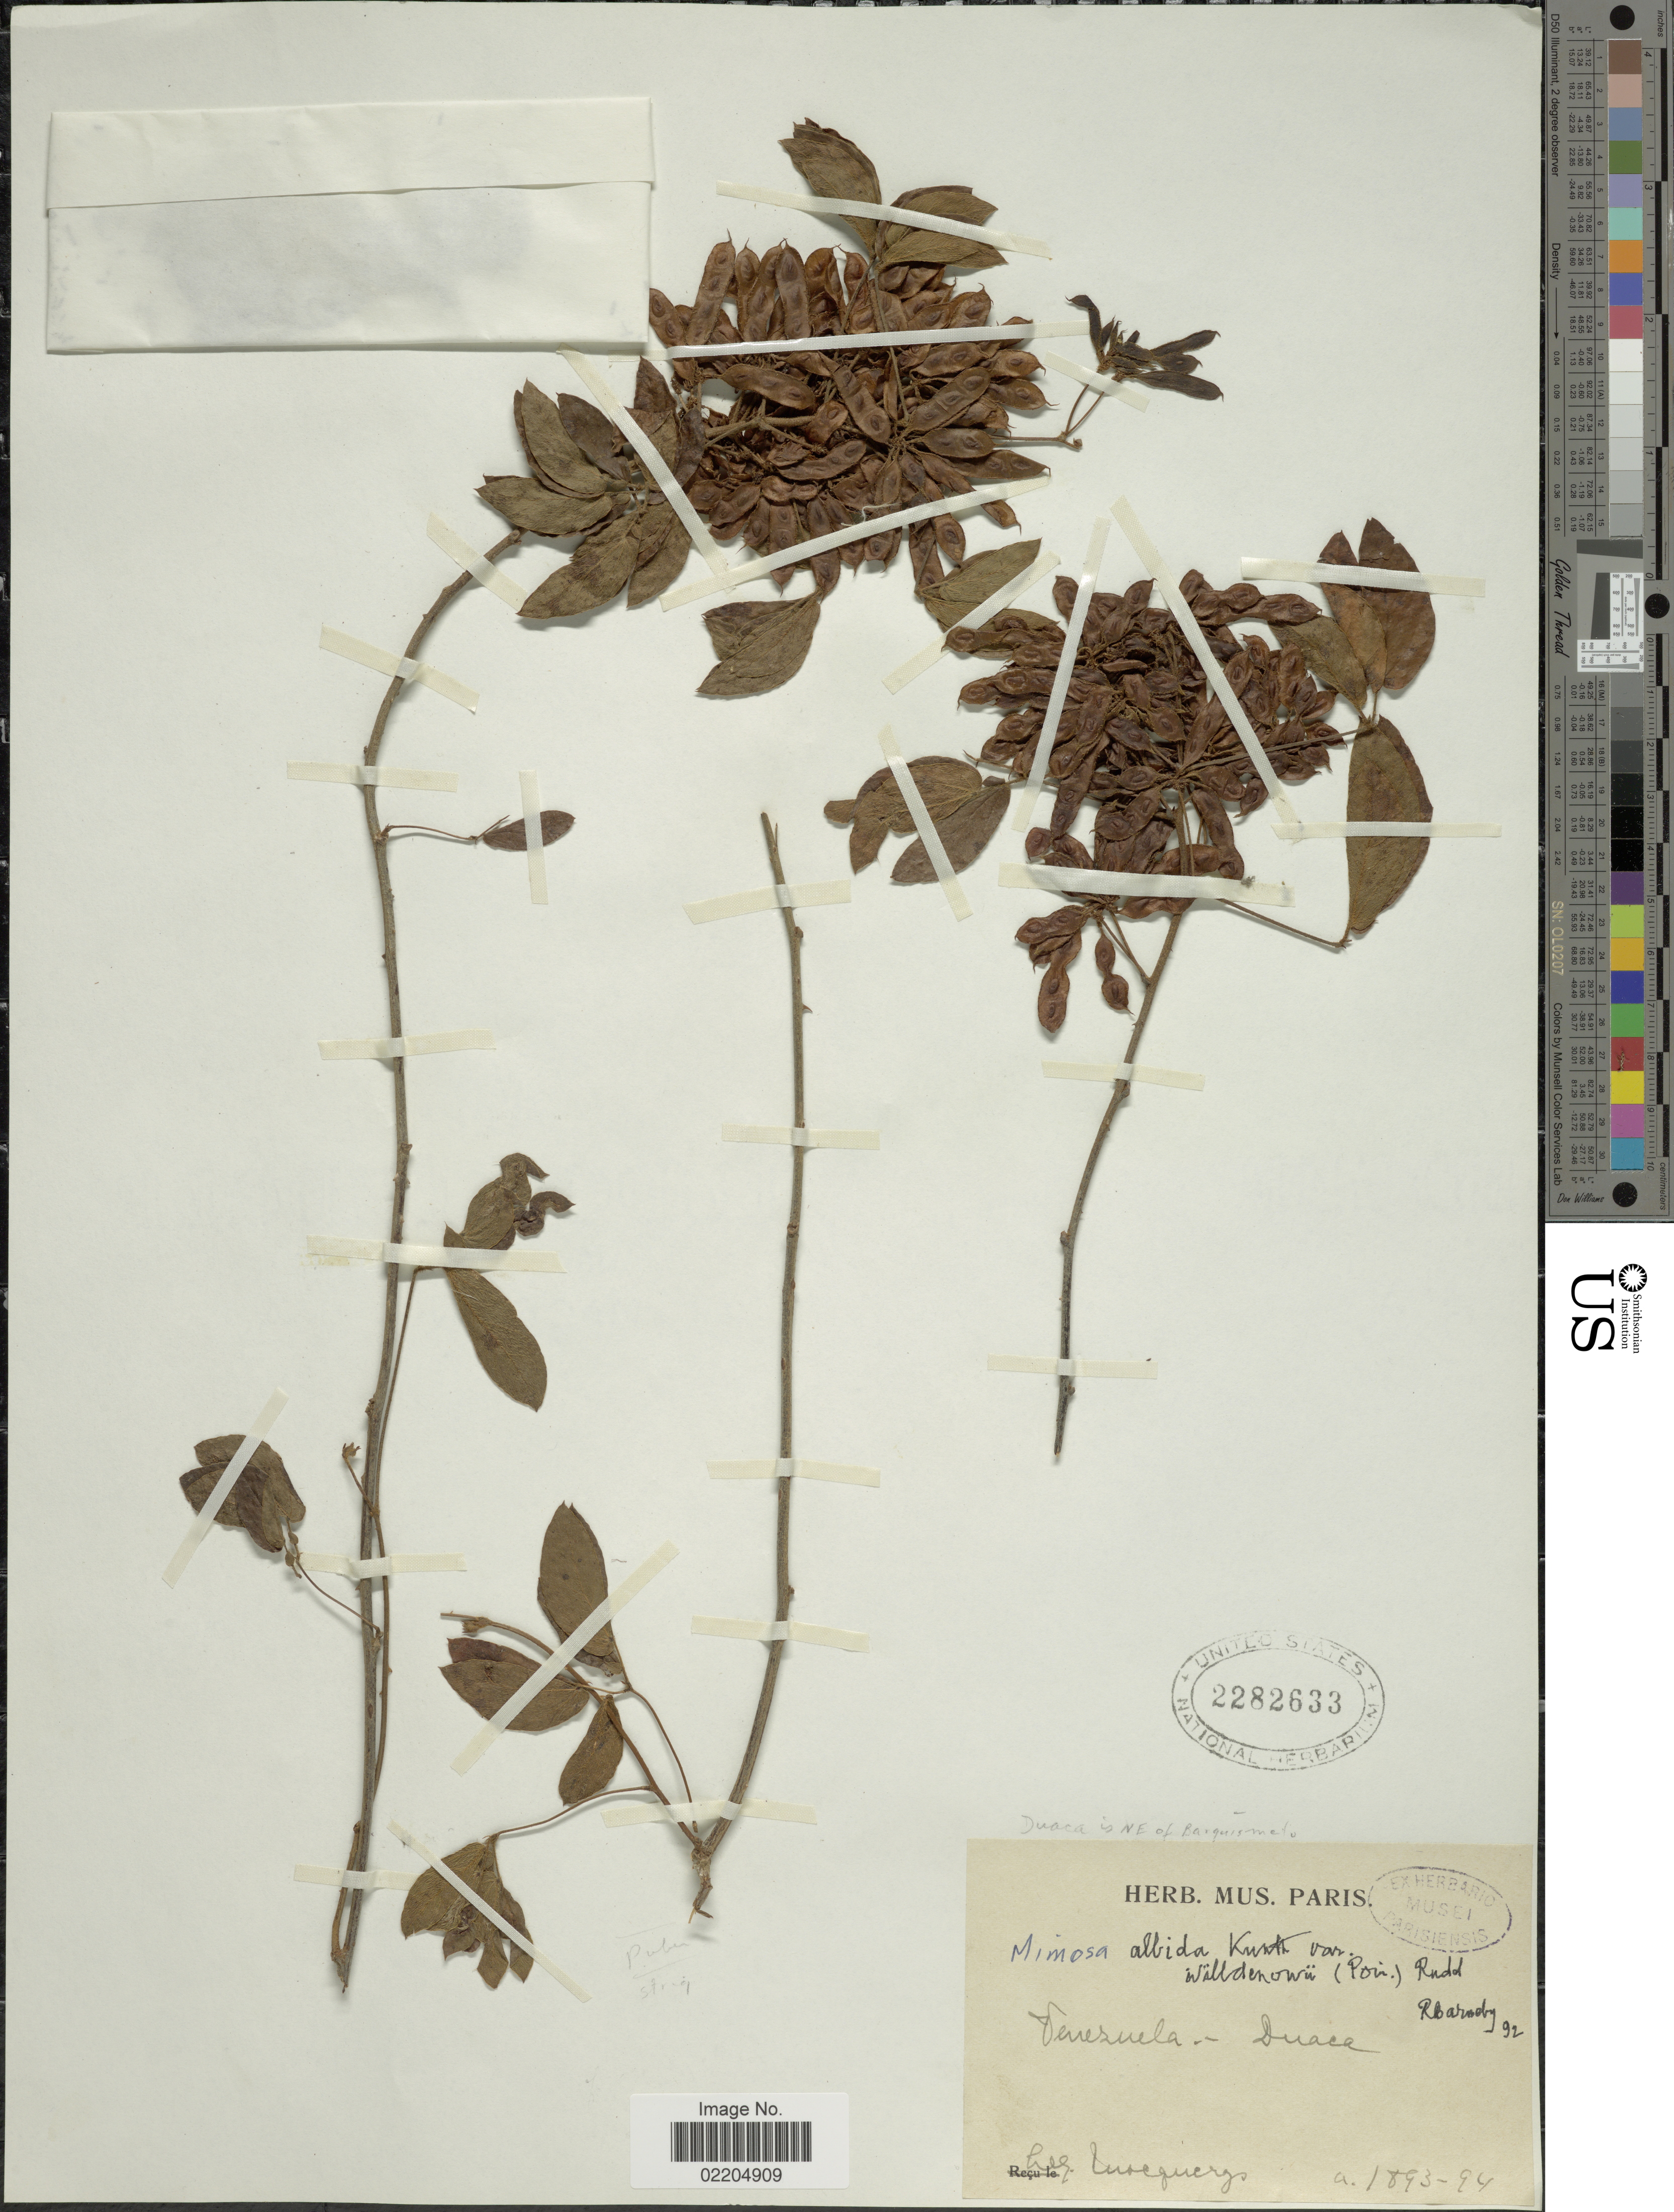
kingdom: Plantae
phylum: Tracheophyta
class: Magnoliopsida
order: Fabales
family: Fabaceae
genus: Mimosa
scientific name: Mimosa albida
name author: Humb. & Bonpl. ex Willd.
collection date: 1893/1894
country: Venezuela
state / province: Lara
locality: Duaca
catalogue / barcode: US 2282633